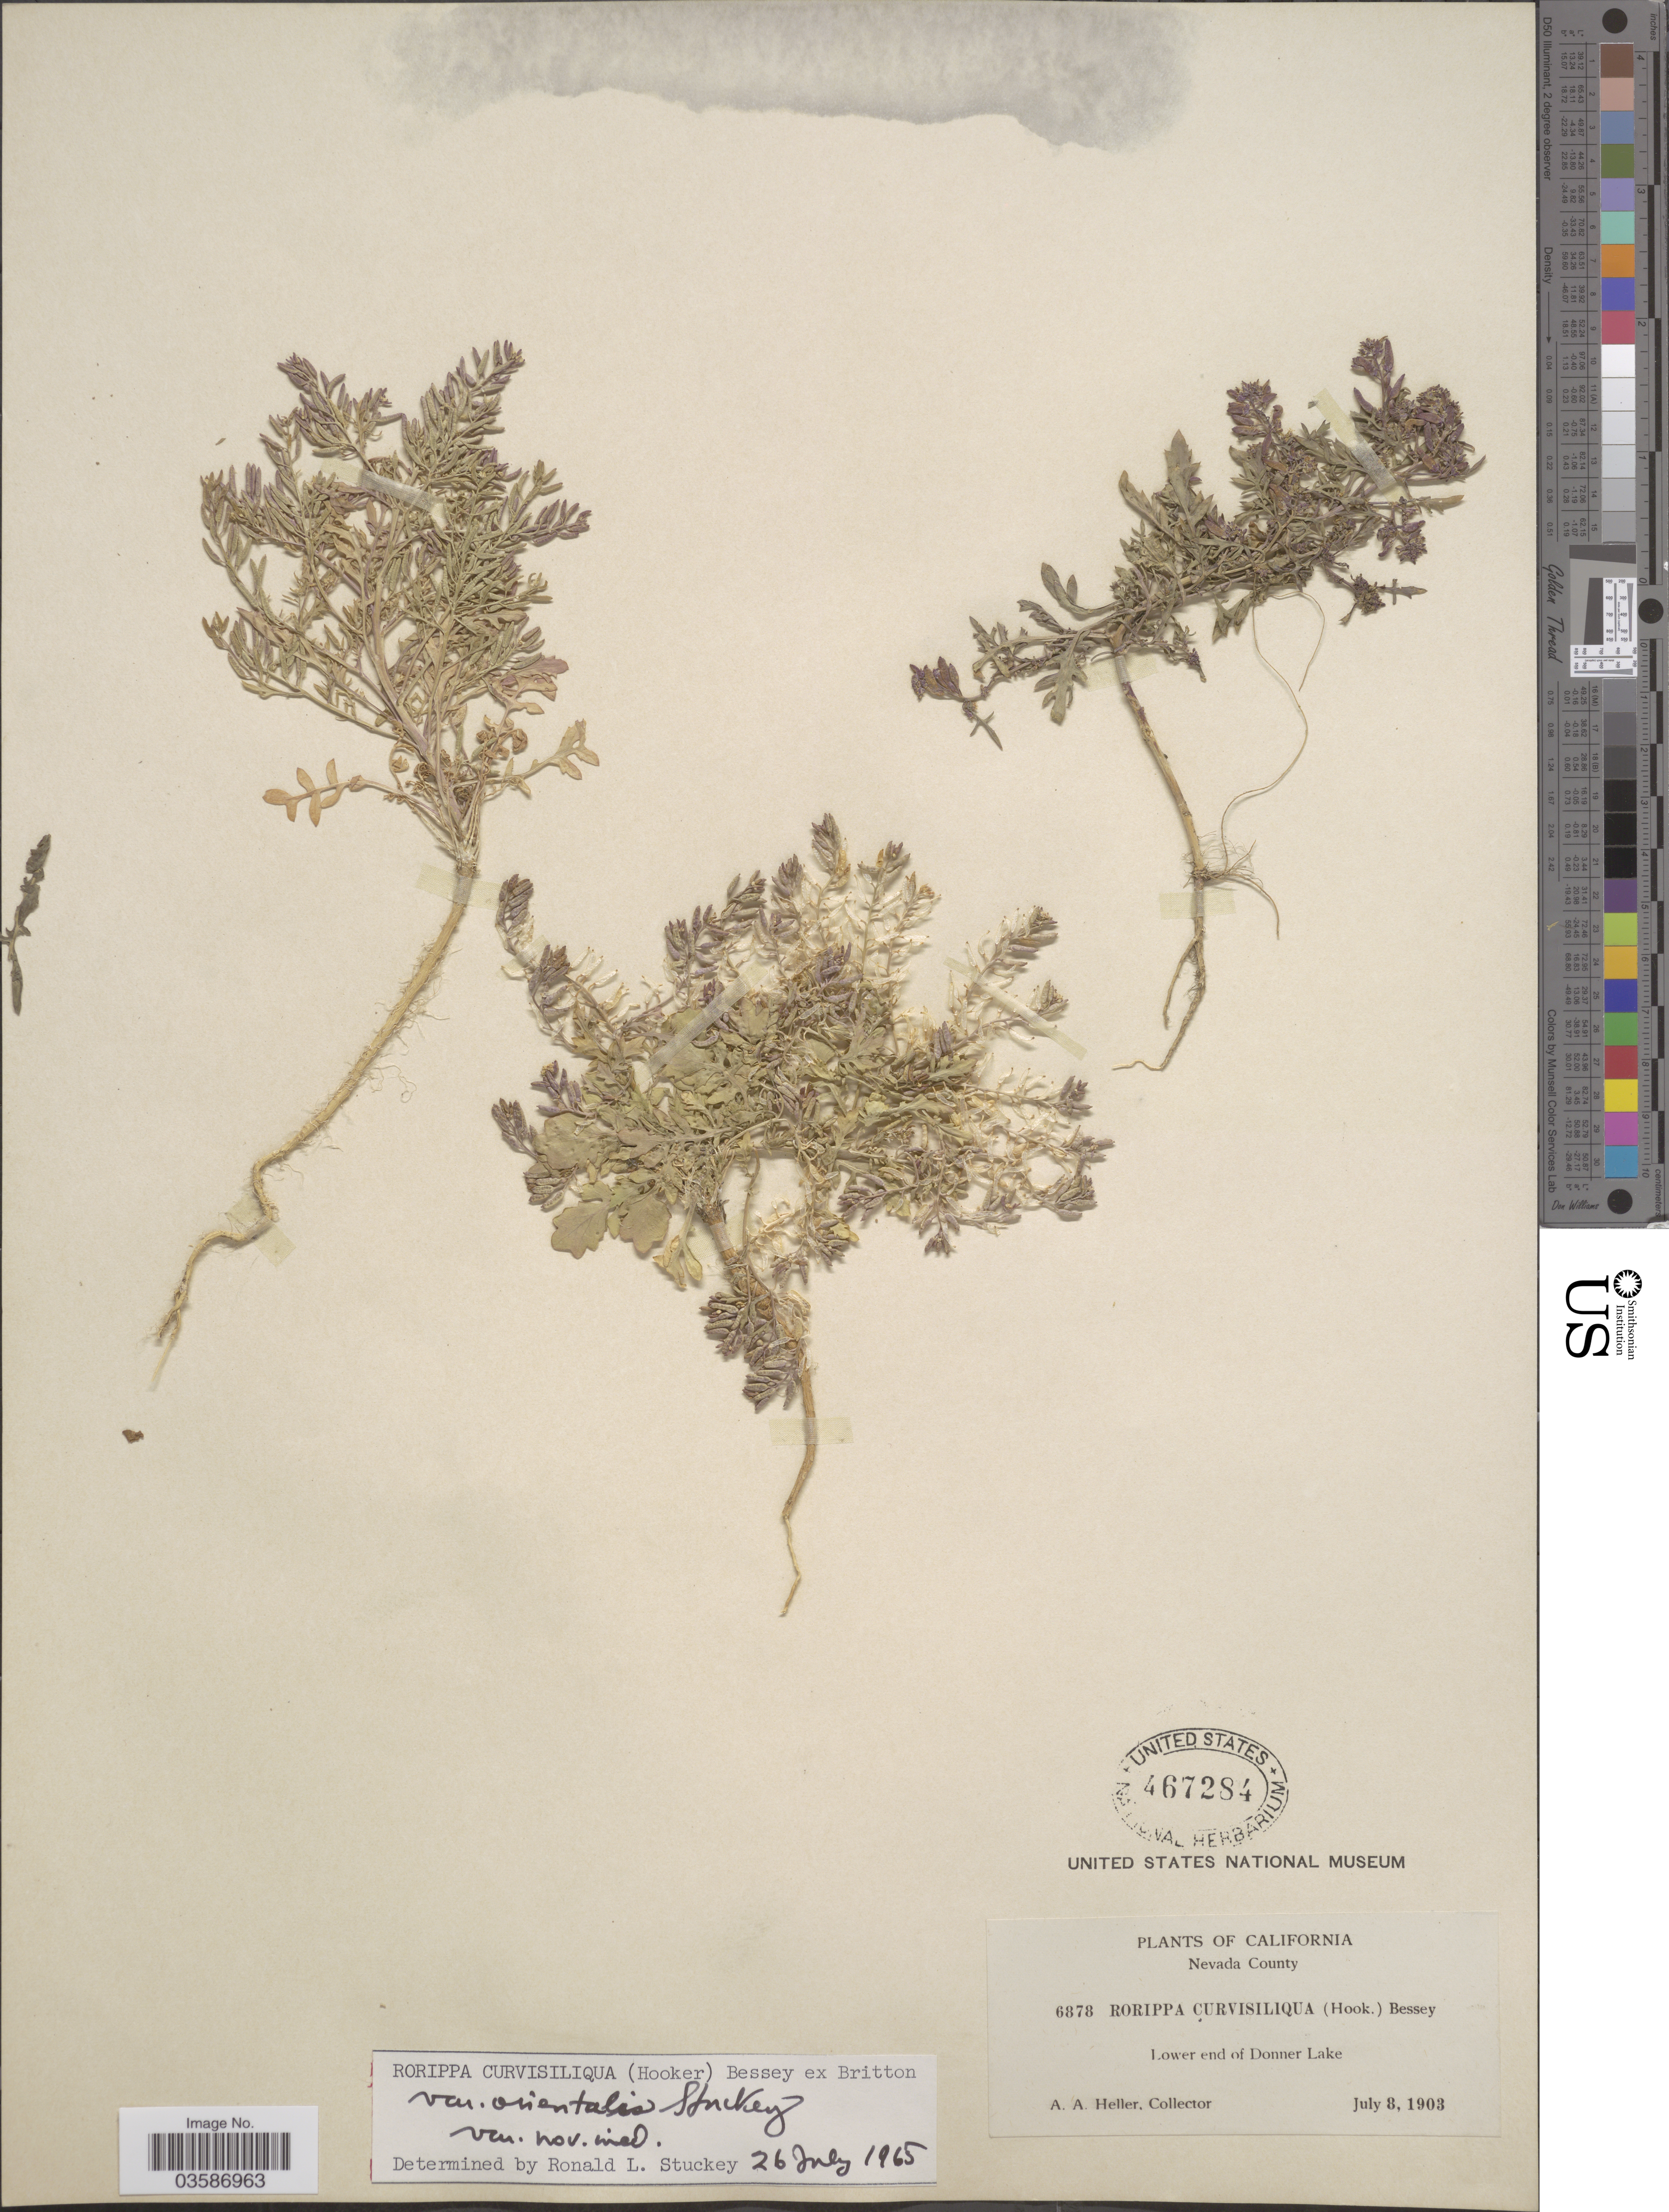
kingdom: Plantae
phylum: Tracheophyta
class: Magnoliopsida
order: Brassicales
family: Brassicaceae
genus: Rorippa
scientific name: Rorippa curvisiliqua var. orientalis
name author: Stuckey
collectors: A. A. Heller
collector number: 6878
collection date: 1903-07-08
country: United States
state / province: California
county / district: Nevada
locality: Nevada County. Lower end of Donner Lake.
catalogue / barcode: US 467284